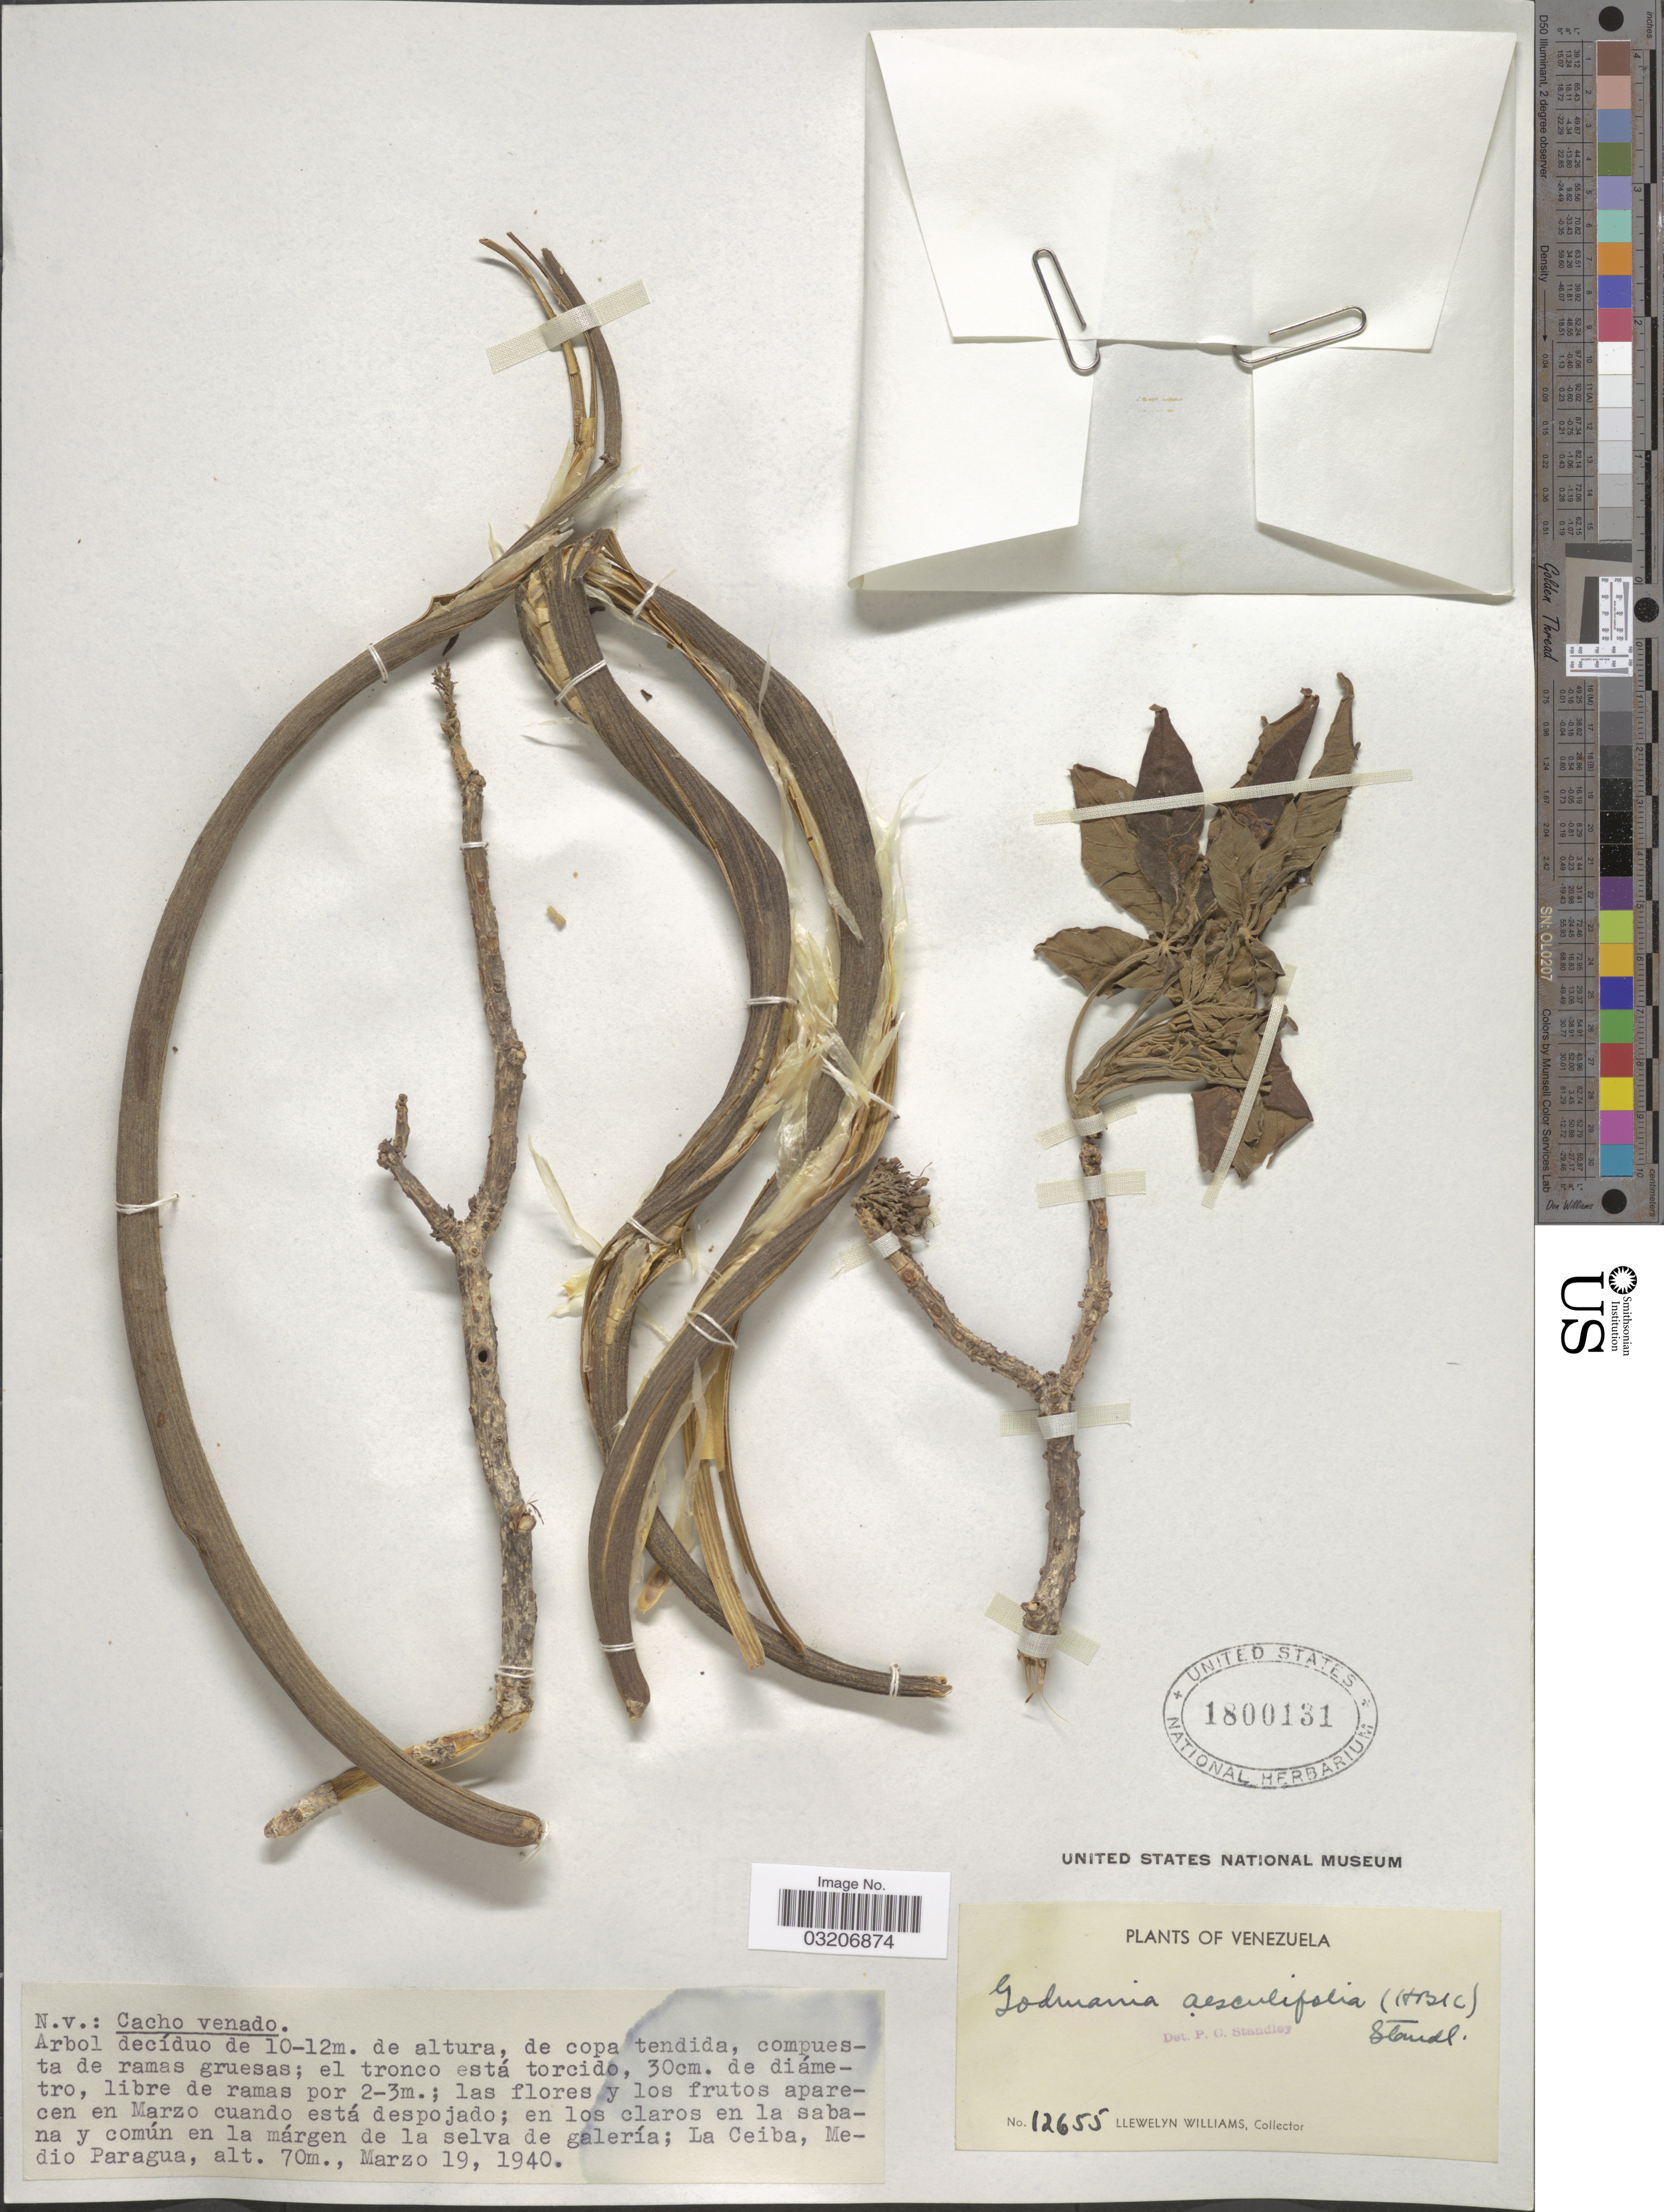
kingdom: Plantae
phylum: Tracheophyta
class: Magnoliopsida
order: Lamiales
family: Bignoniaceae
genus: Godmania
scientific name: Godmania aesculifolia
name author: Standl.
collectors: Ll. Williams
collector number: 12655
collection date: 1940-03-19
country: Venezuela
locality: En los claros en la sabana y común en la márgen de la selva de galería; La Ceina, Medio Paragua.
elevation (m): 70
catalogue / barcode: US 1800131